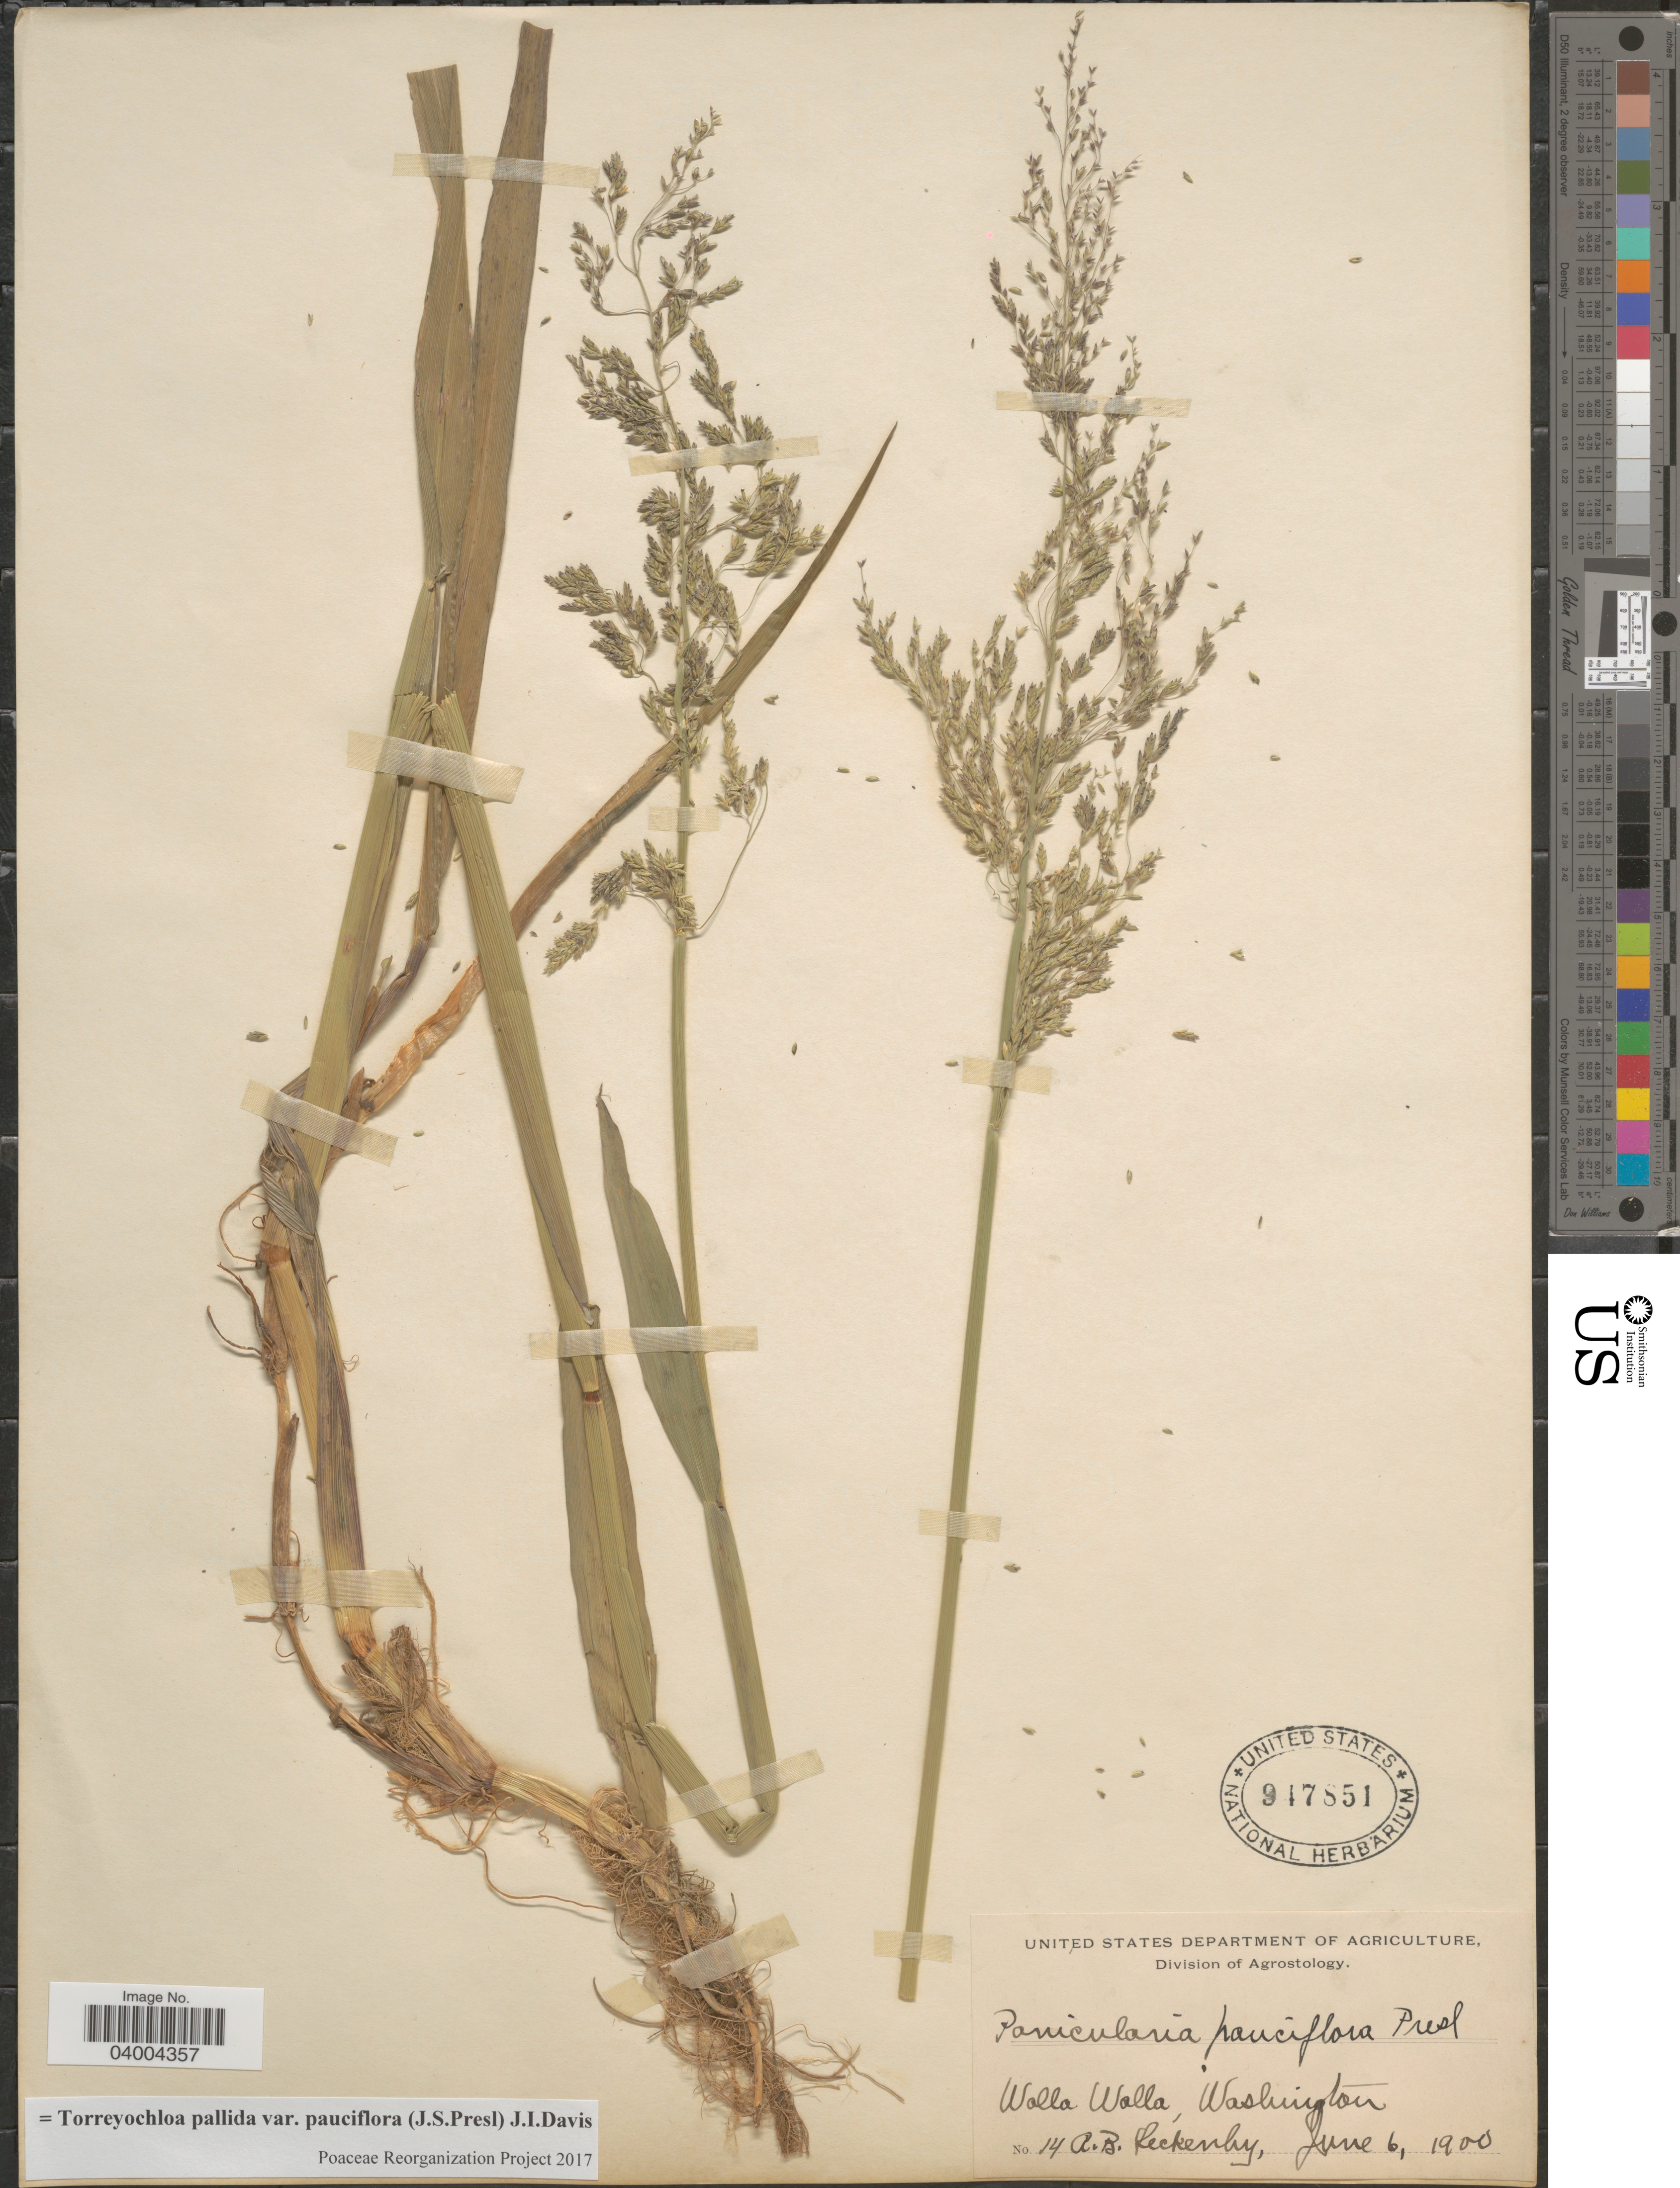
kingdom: Plantae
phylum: Tracheophyta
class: Liliopsida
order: Poales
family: Poaceae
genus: Torreyochloa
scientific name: Torreyochloa pallida var. pauciflora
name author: (J. Presl) J.I. Davis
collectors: A. Leckenby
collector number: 14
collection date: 1900-06-06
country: United States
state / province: Washington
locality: Wolla Wolla.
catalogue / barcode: US 947851